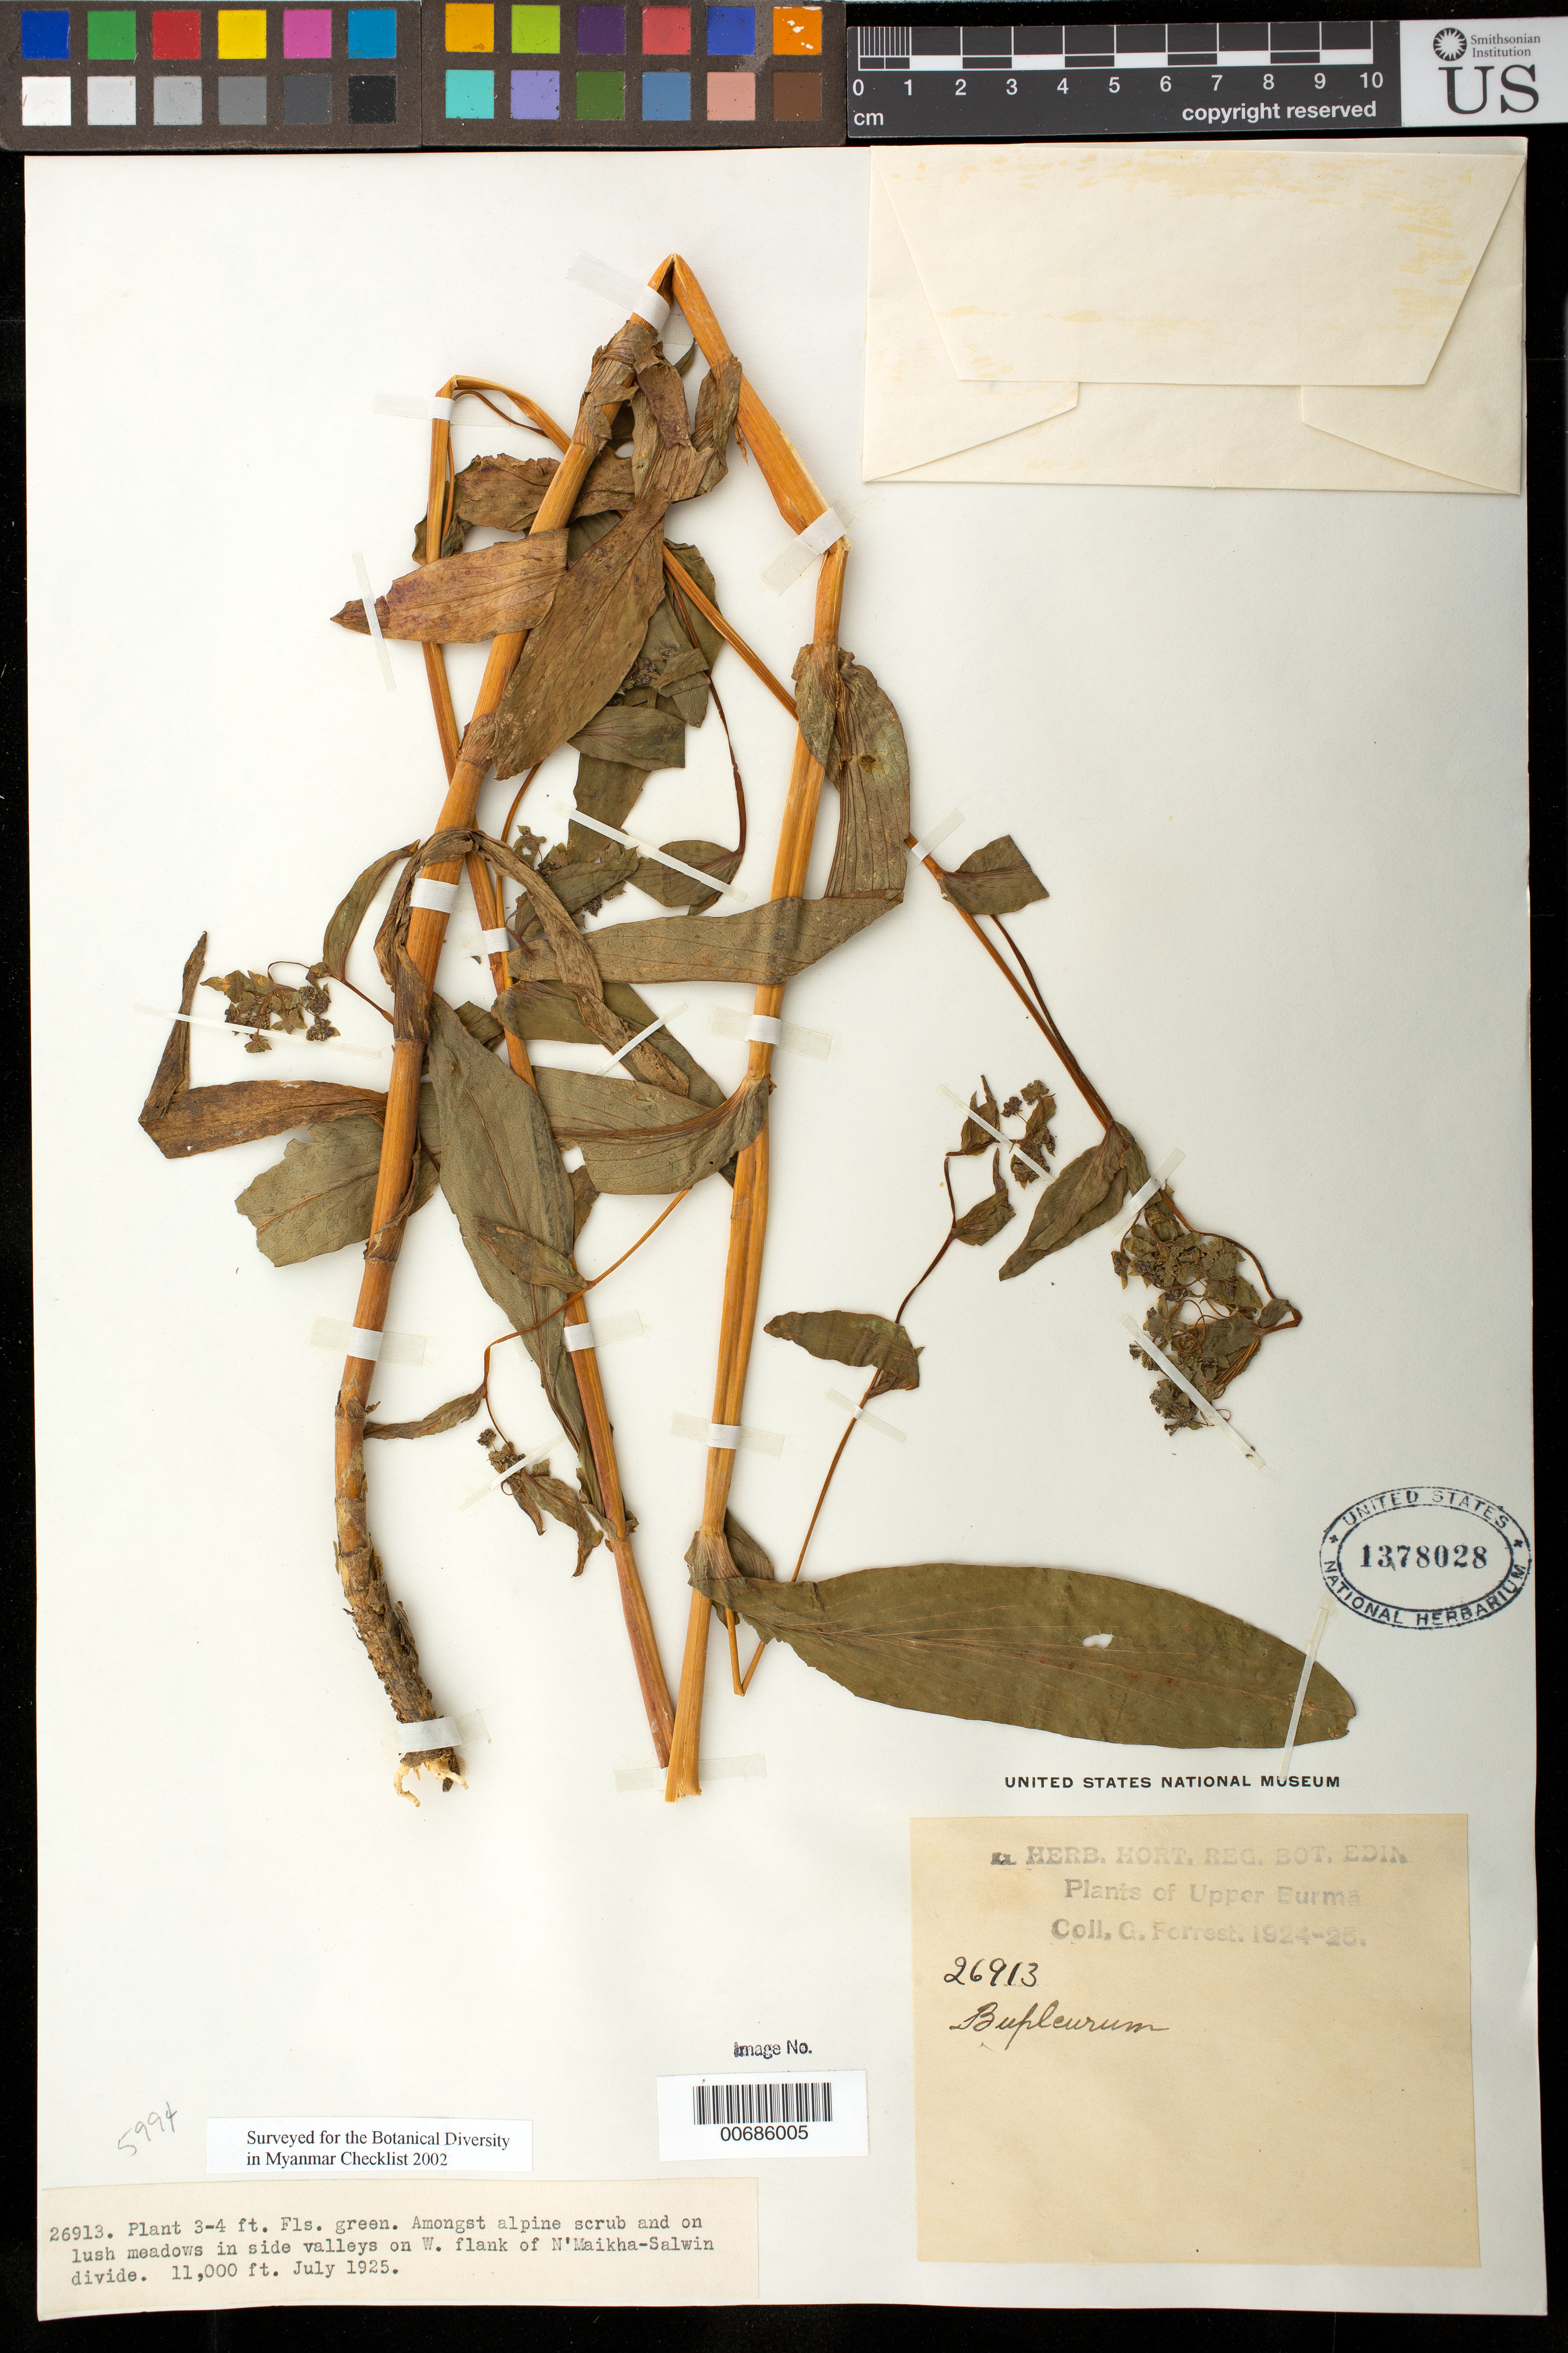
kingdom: Plantae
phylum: Tracheophyta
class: Magnoliopsida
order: Apiales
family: Apiaceae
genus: Bupleurum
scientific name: Bupleurum sp.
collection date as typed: Jul 1925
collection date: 1925-07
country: Myanmar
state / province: Kachin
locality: N'Maikha-Salwin Divide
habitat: Alpine scrub and lush meadows in side valleys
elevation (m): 3353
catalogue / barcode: US 1378028